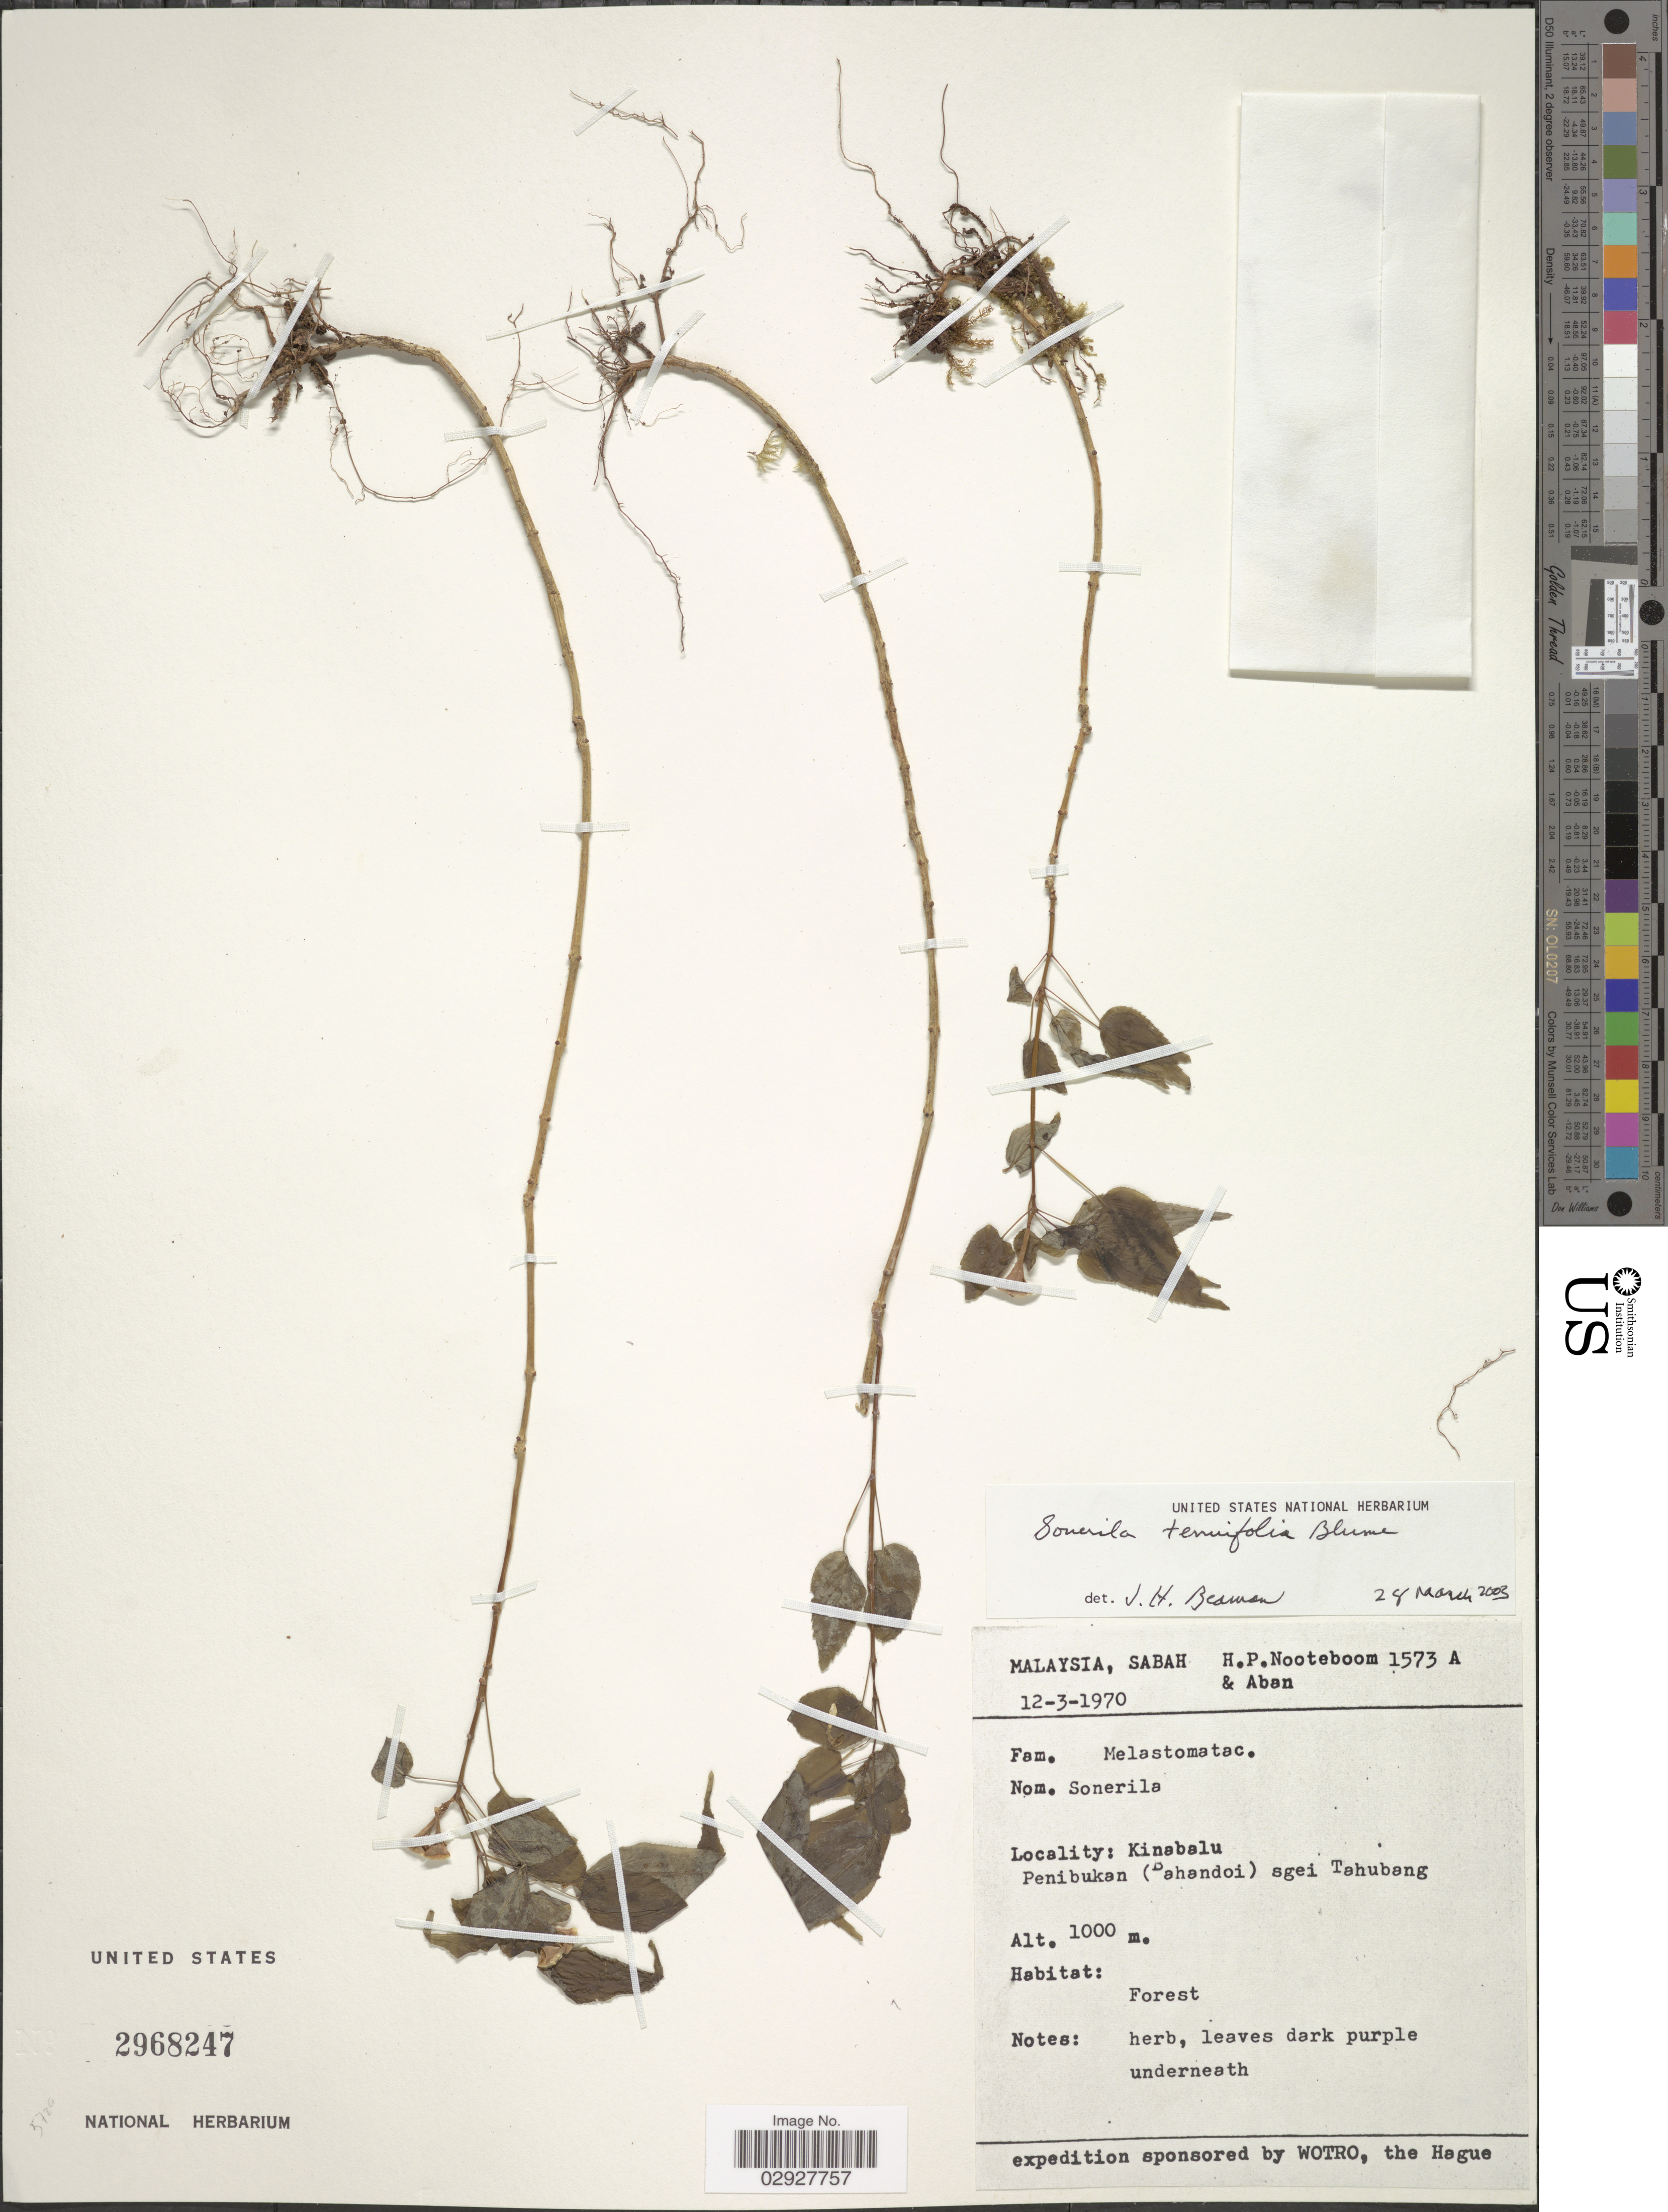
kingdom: Plantae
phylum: Tracheophyta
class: Magnoliopsida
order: Myrtales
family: Melastomataceae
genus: Sonerila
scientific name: Sonerila tenuifolia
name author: Blume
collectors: H. P. Nooteboom & -- Aben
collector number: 1573A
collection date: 1970-03-12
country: Malaysia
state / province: Sabah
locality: Kinabalu. Penibukan (Bahandoi) sgei Tshubang.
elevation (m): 1000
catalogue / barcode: US 2968247